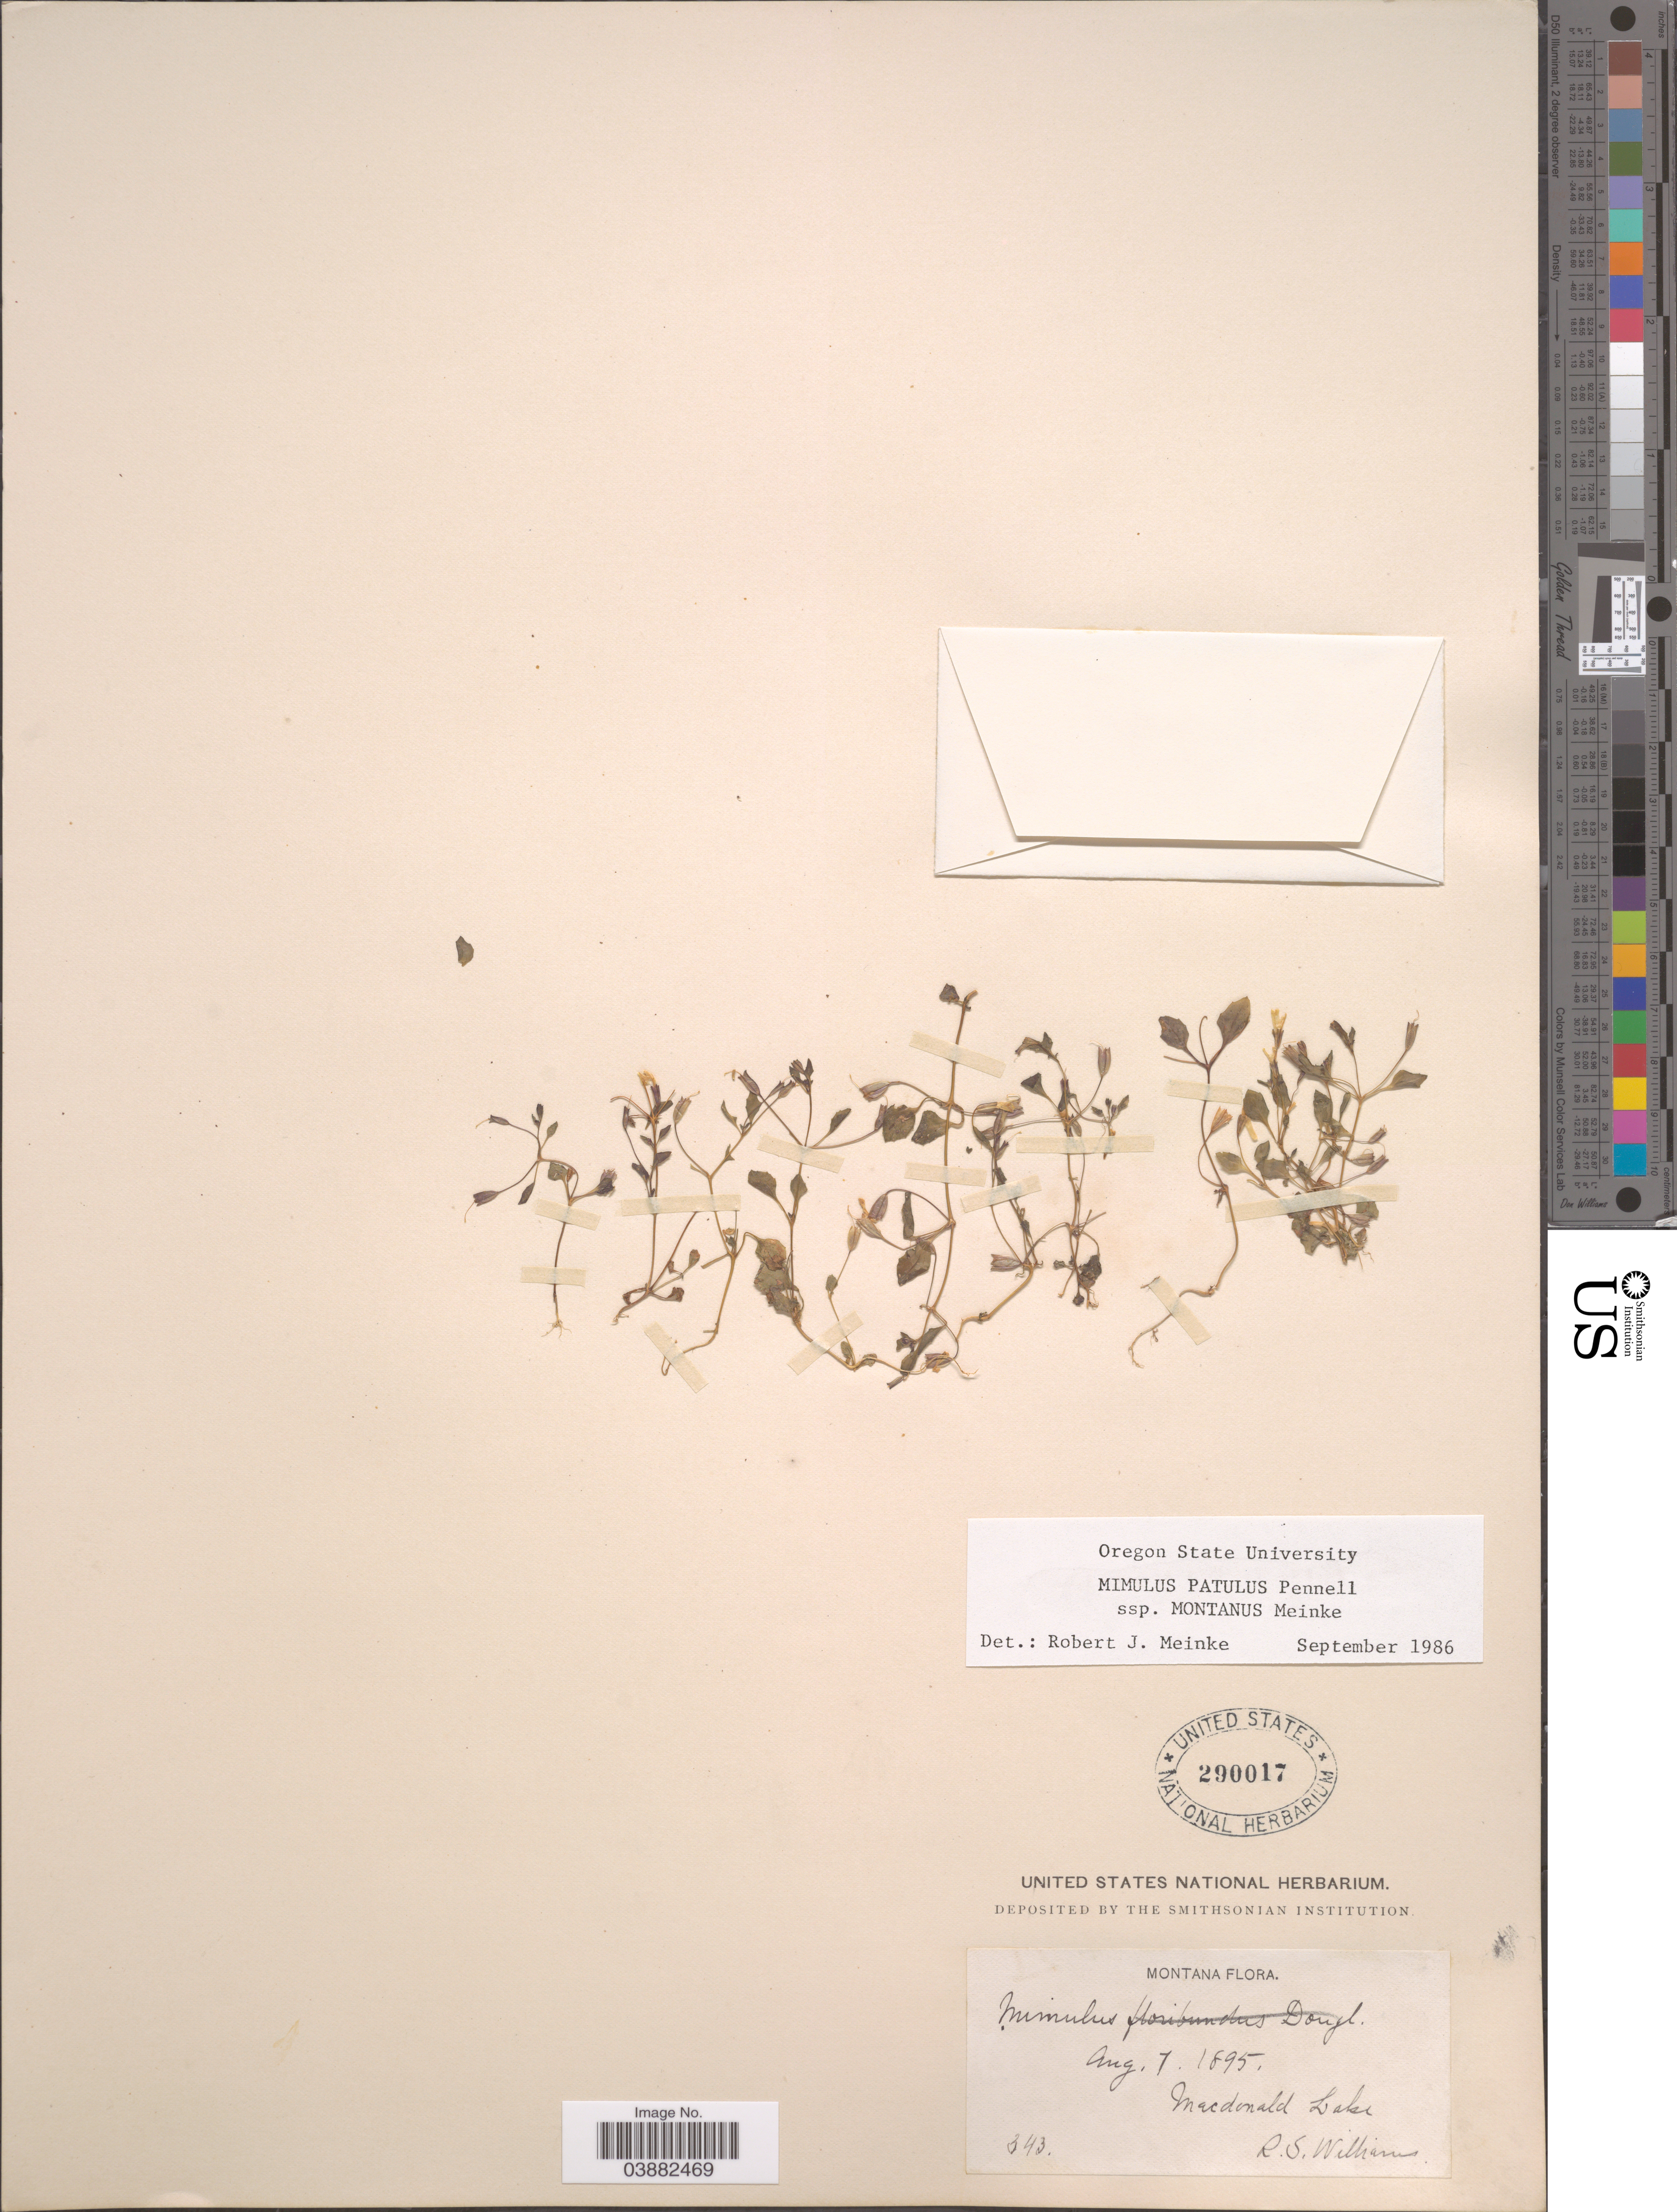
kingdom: Plantae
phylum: Tracheophyta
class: Magnoliopsida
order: Lamiales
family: Phrymaceae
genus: Mimulus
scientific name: Mimulus patulus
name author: Pennell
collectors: R. S. Williams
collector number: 343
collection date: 1895-08-07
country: United States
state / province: Montana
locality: Macdonald Lake.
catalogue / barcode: US 290017